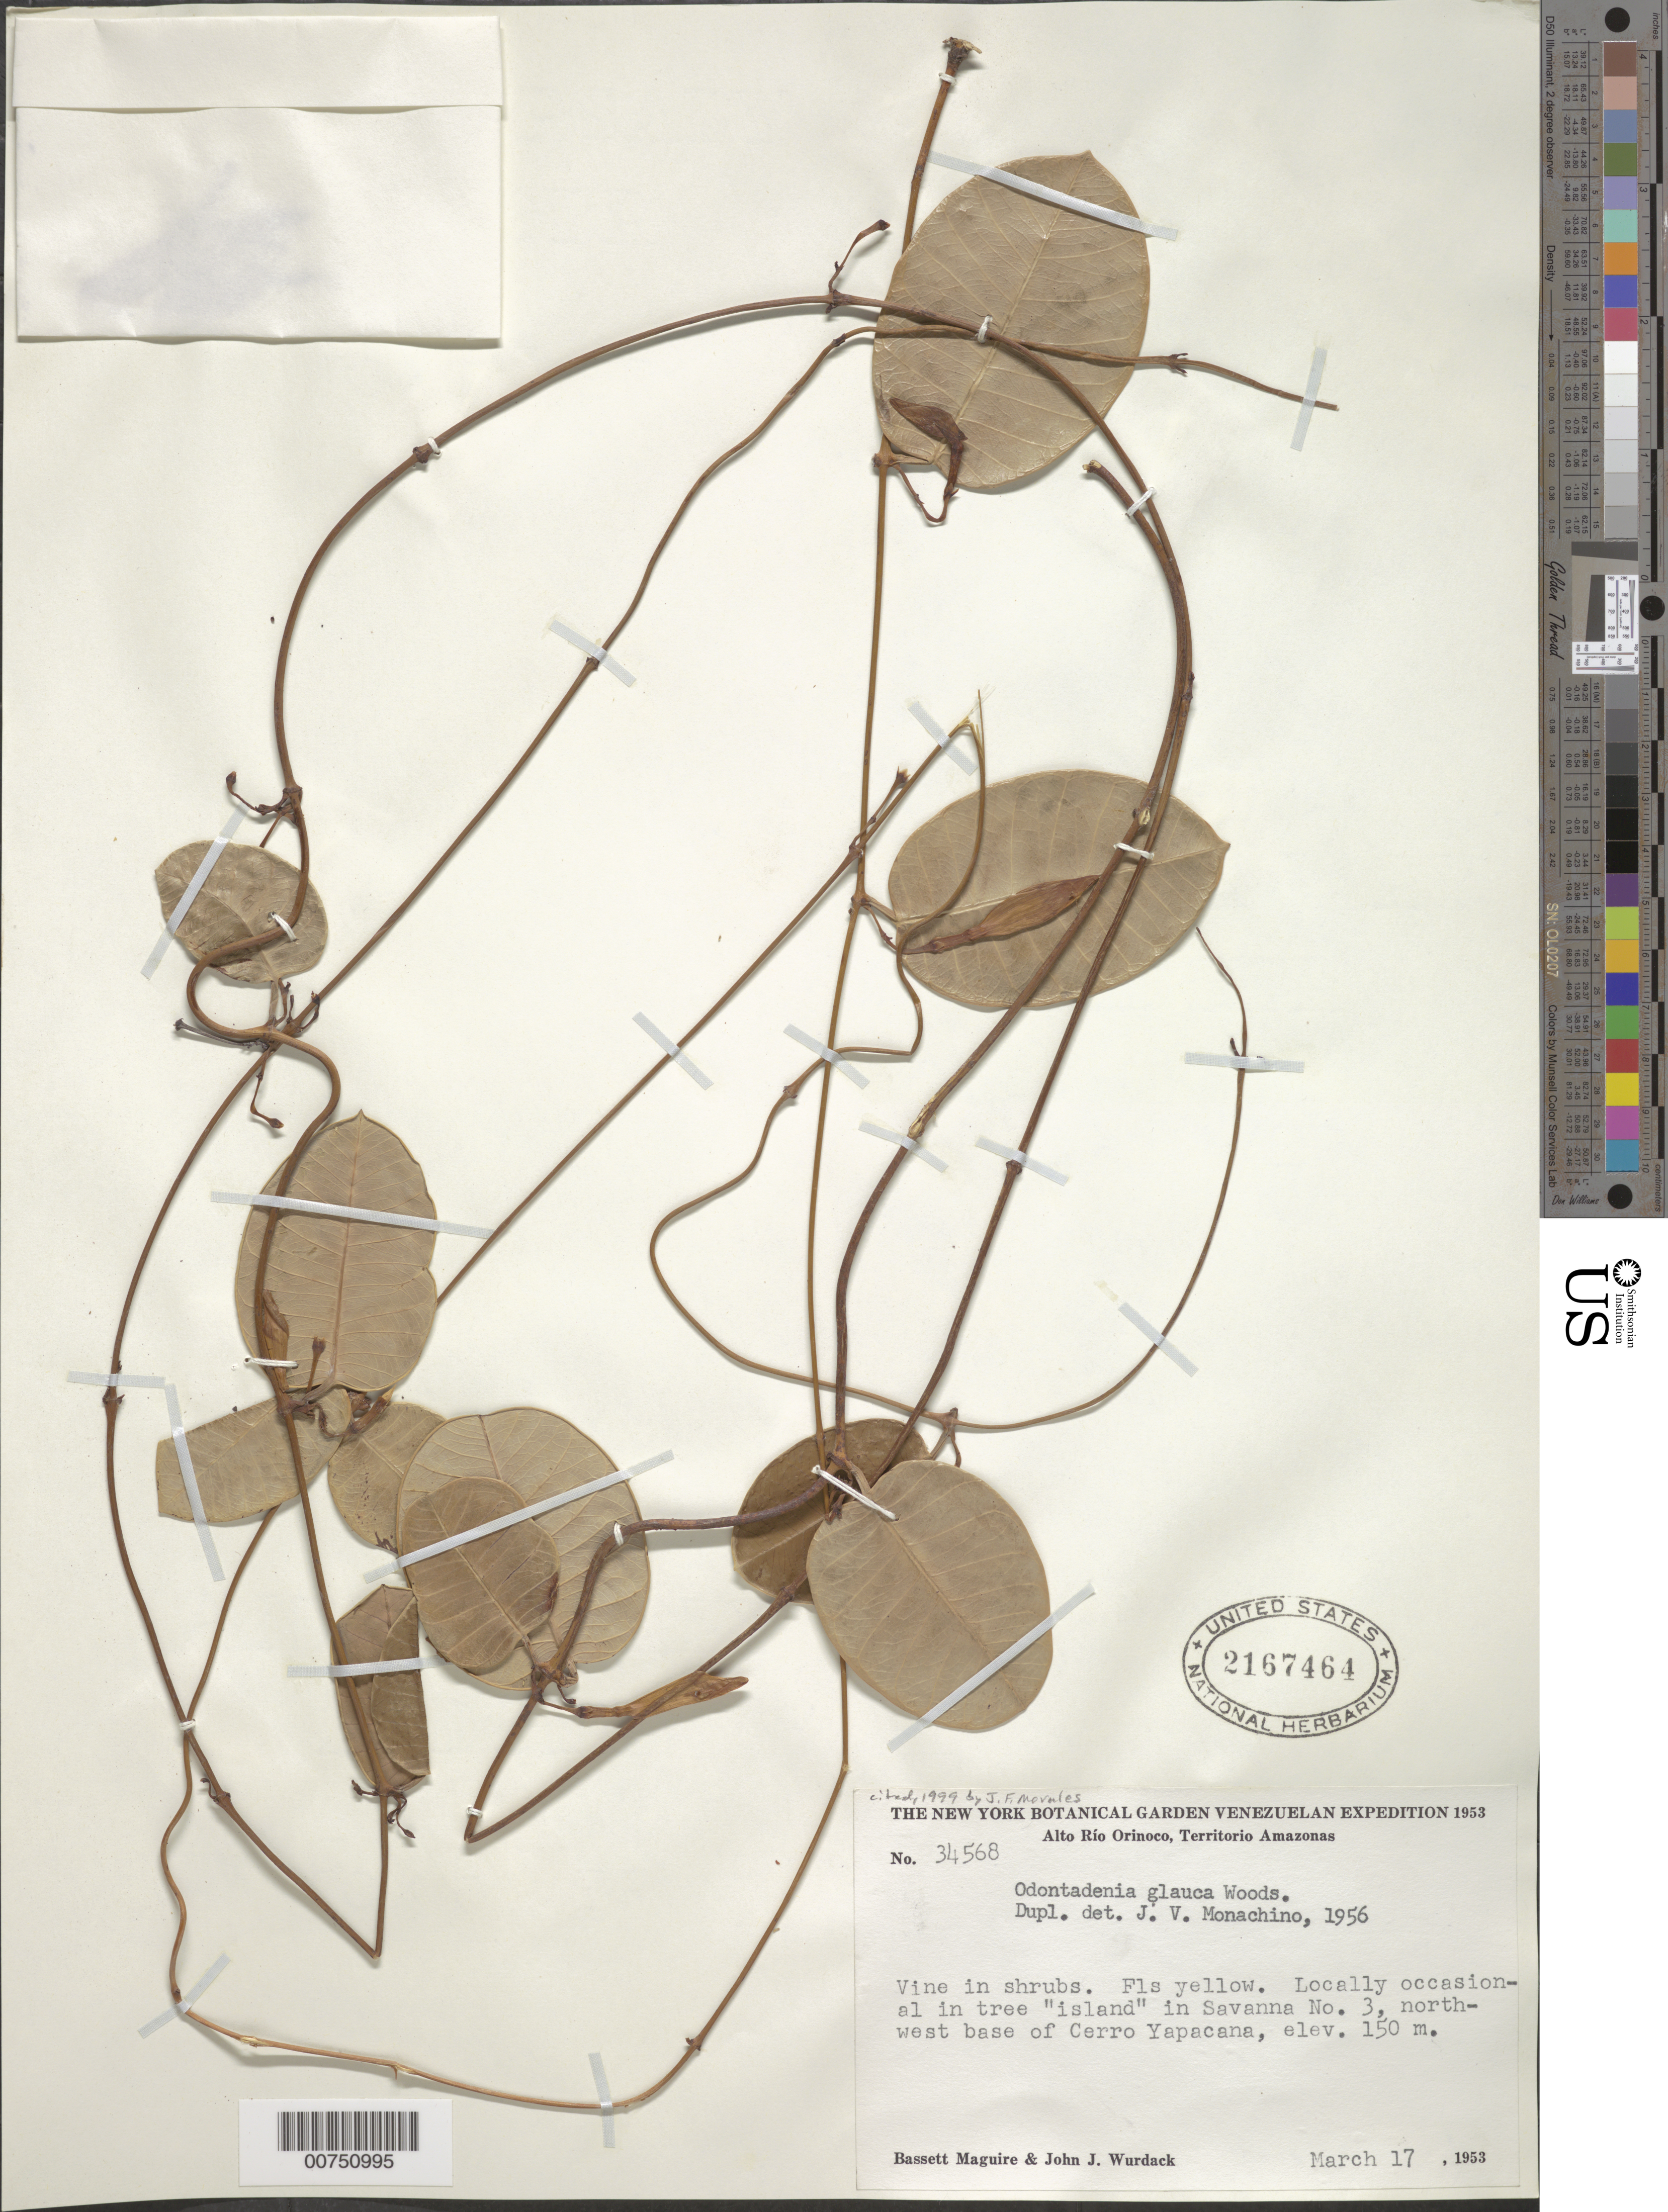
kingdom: Plantae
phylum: Tracheophyta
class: Magnoliopsida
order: Gentianales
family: Apocynaceae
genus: Odontadenia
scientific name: Odontadenia glauca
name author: Woodson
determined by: Morales, J. F.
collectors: B. Maguire & J. J. Wurdack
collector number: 34568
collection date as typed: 17-Mar-53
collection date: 1953-03-17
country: Venezuela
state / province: Amazonas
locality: Alto Río Orinoco, Cerro Yapacána, NW base, Savanna III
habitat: Tree islands in savanna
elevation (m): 150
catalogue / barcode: US 2167464